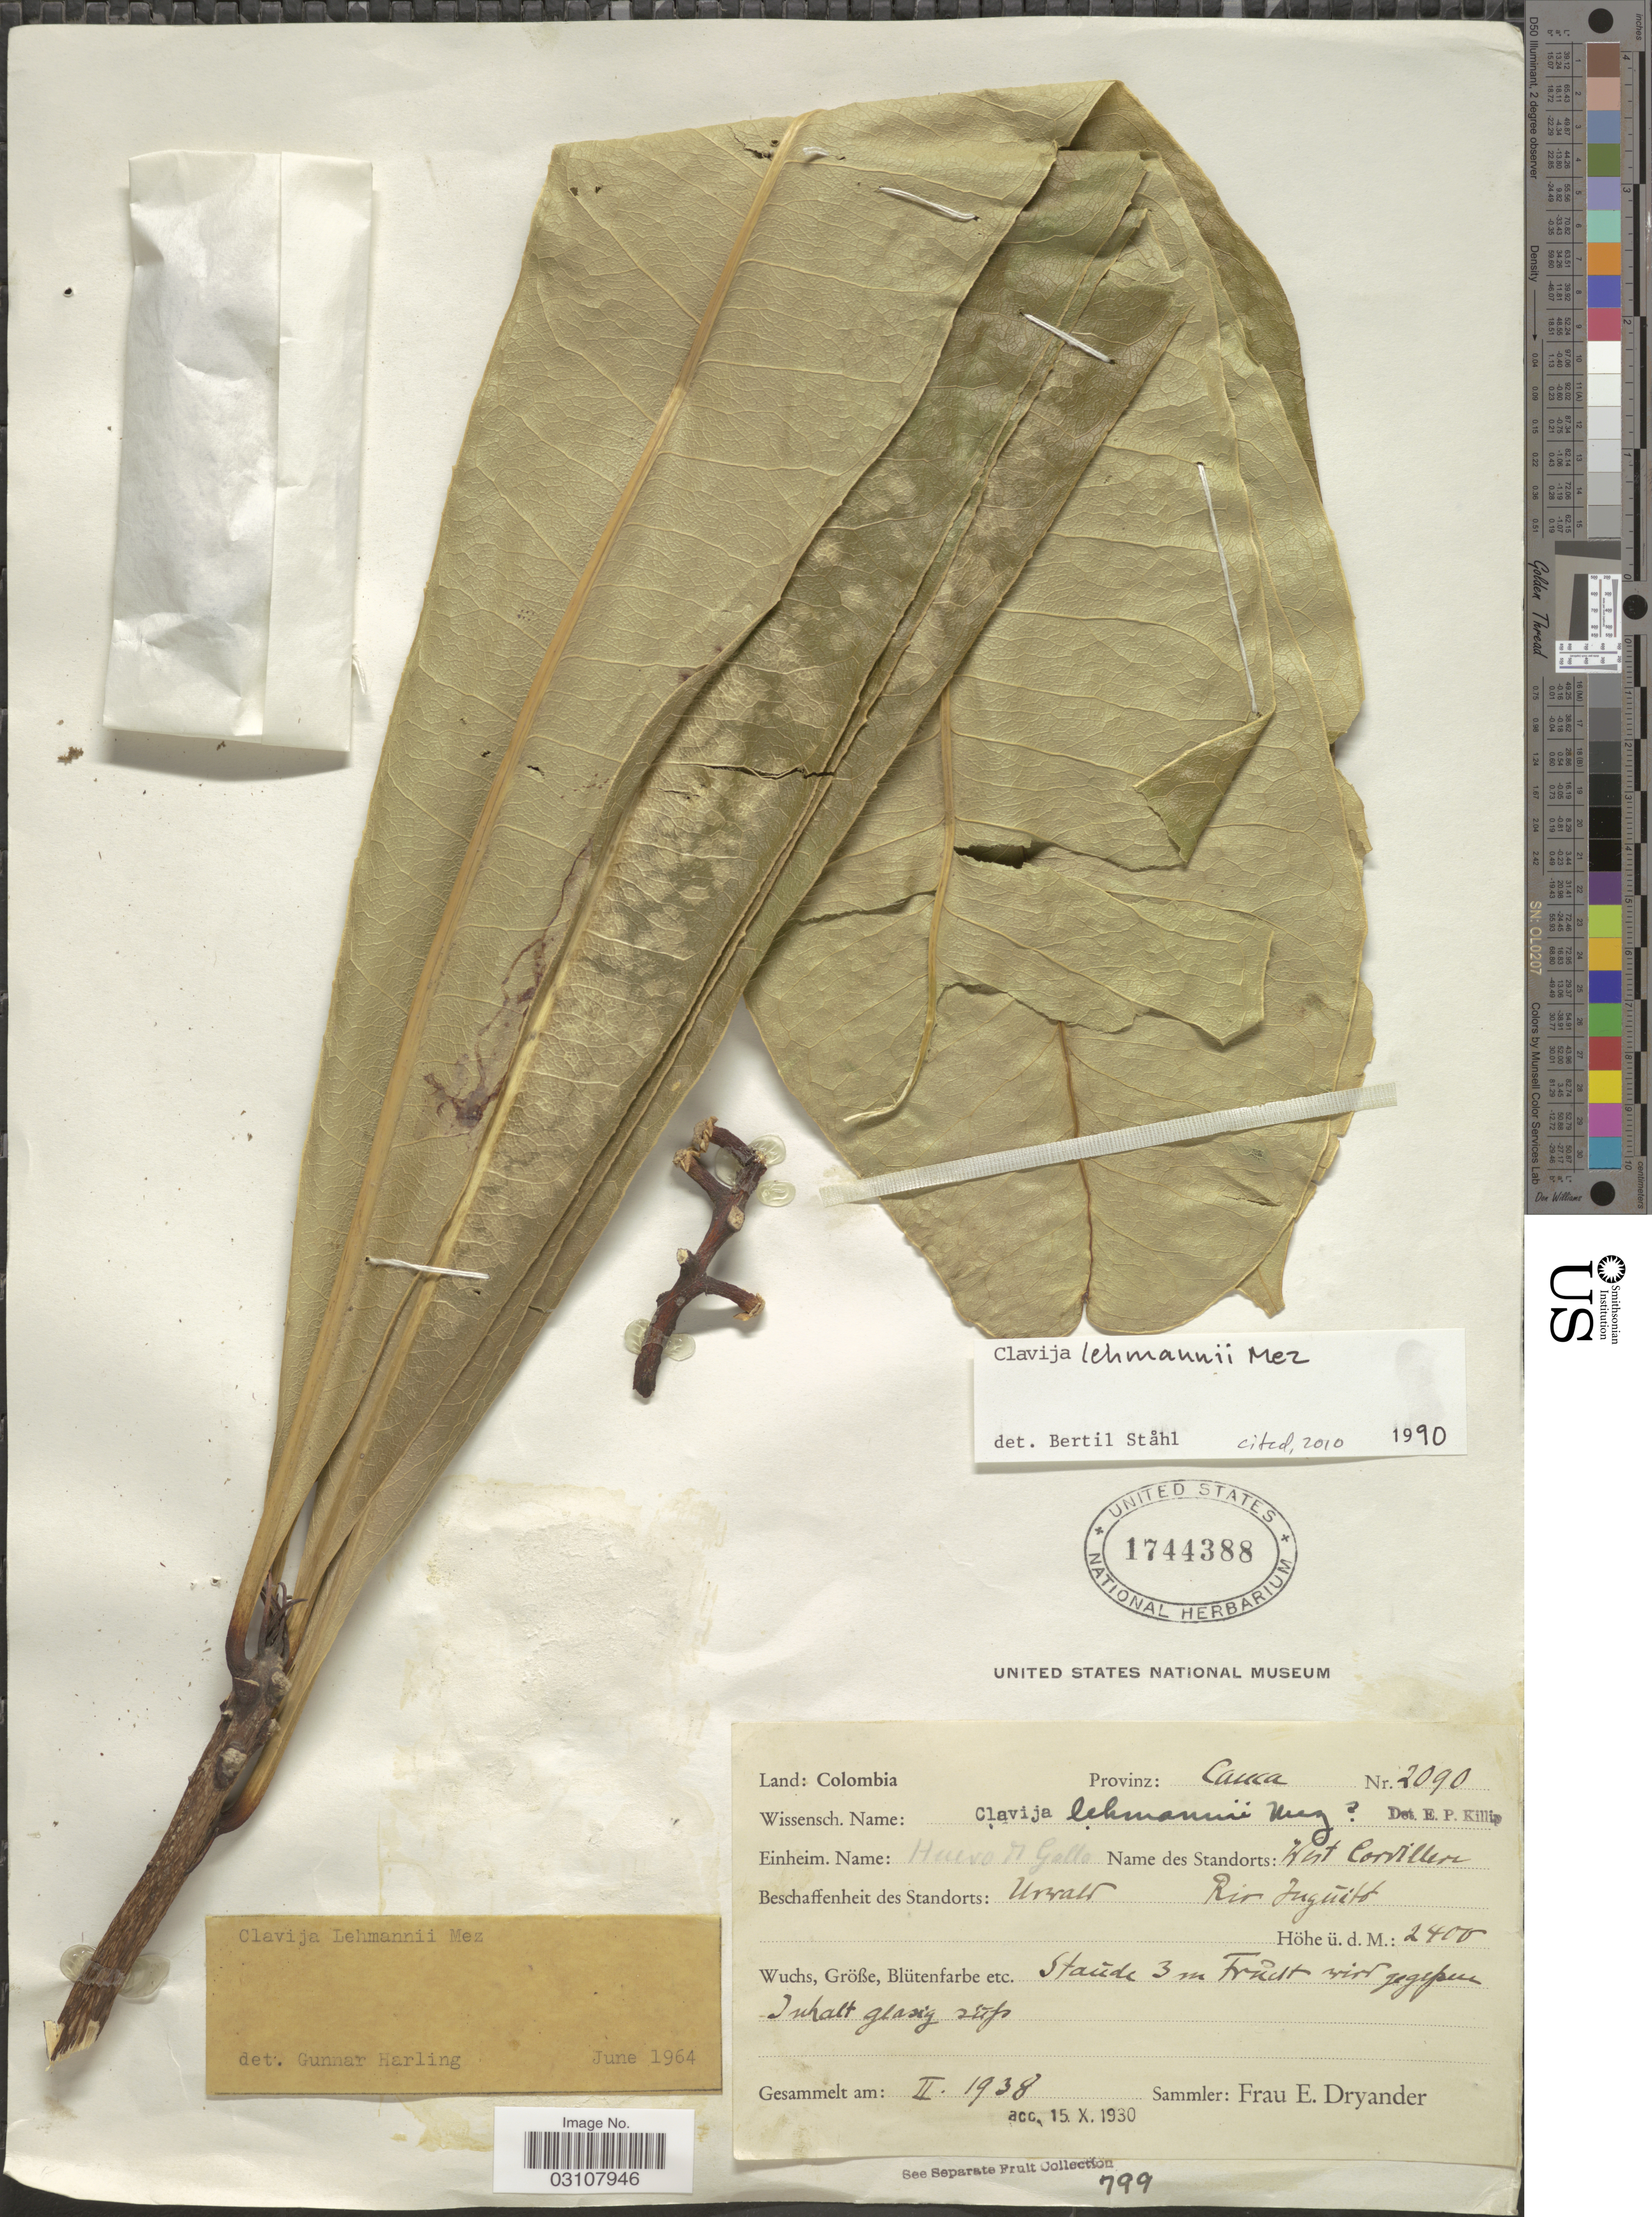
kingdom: Plantae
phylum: Tracheophyta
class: Magnoliopsida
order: Ericales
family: Primulaceae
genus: Clavija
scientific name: Clavija lehmannii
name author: Mez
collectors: F. Dryander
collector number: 2090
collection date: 1938-02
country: Colombia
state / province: Cauca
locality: West Cordillera. Urwald Rio Fuguitó.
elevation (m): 2400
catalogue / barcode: US 1744388